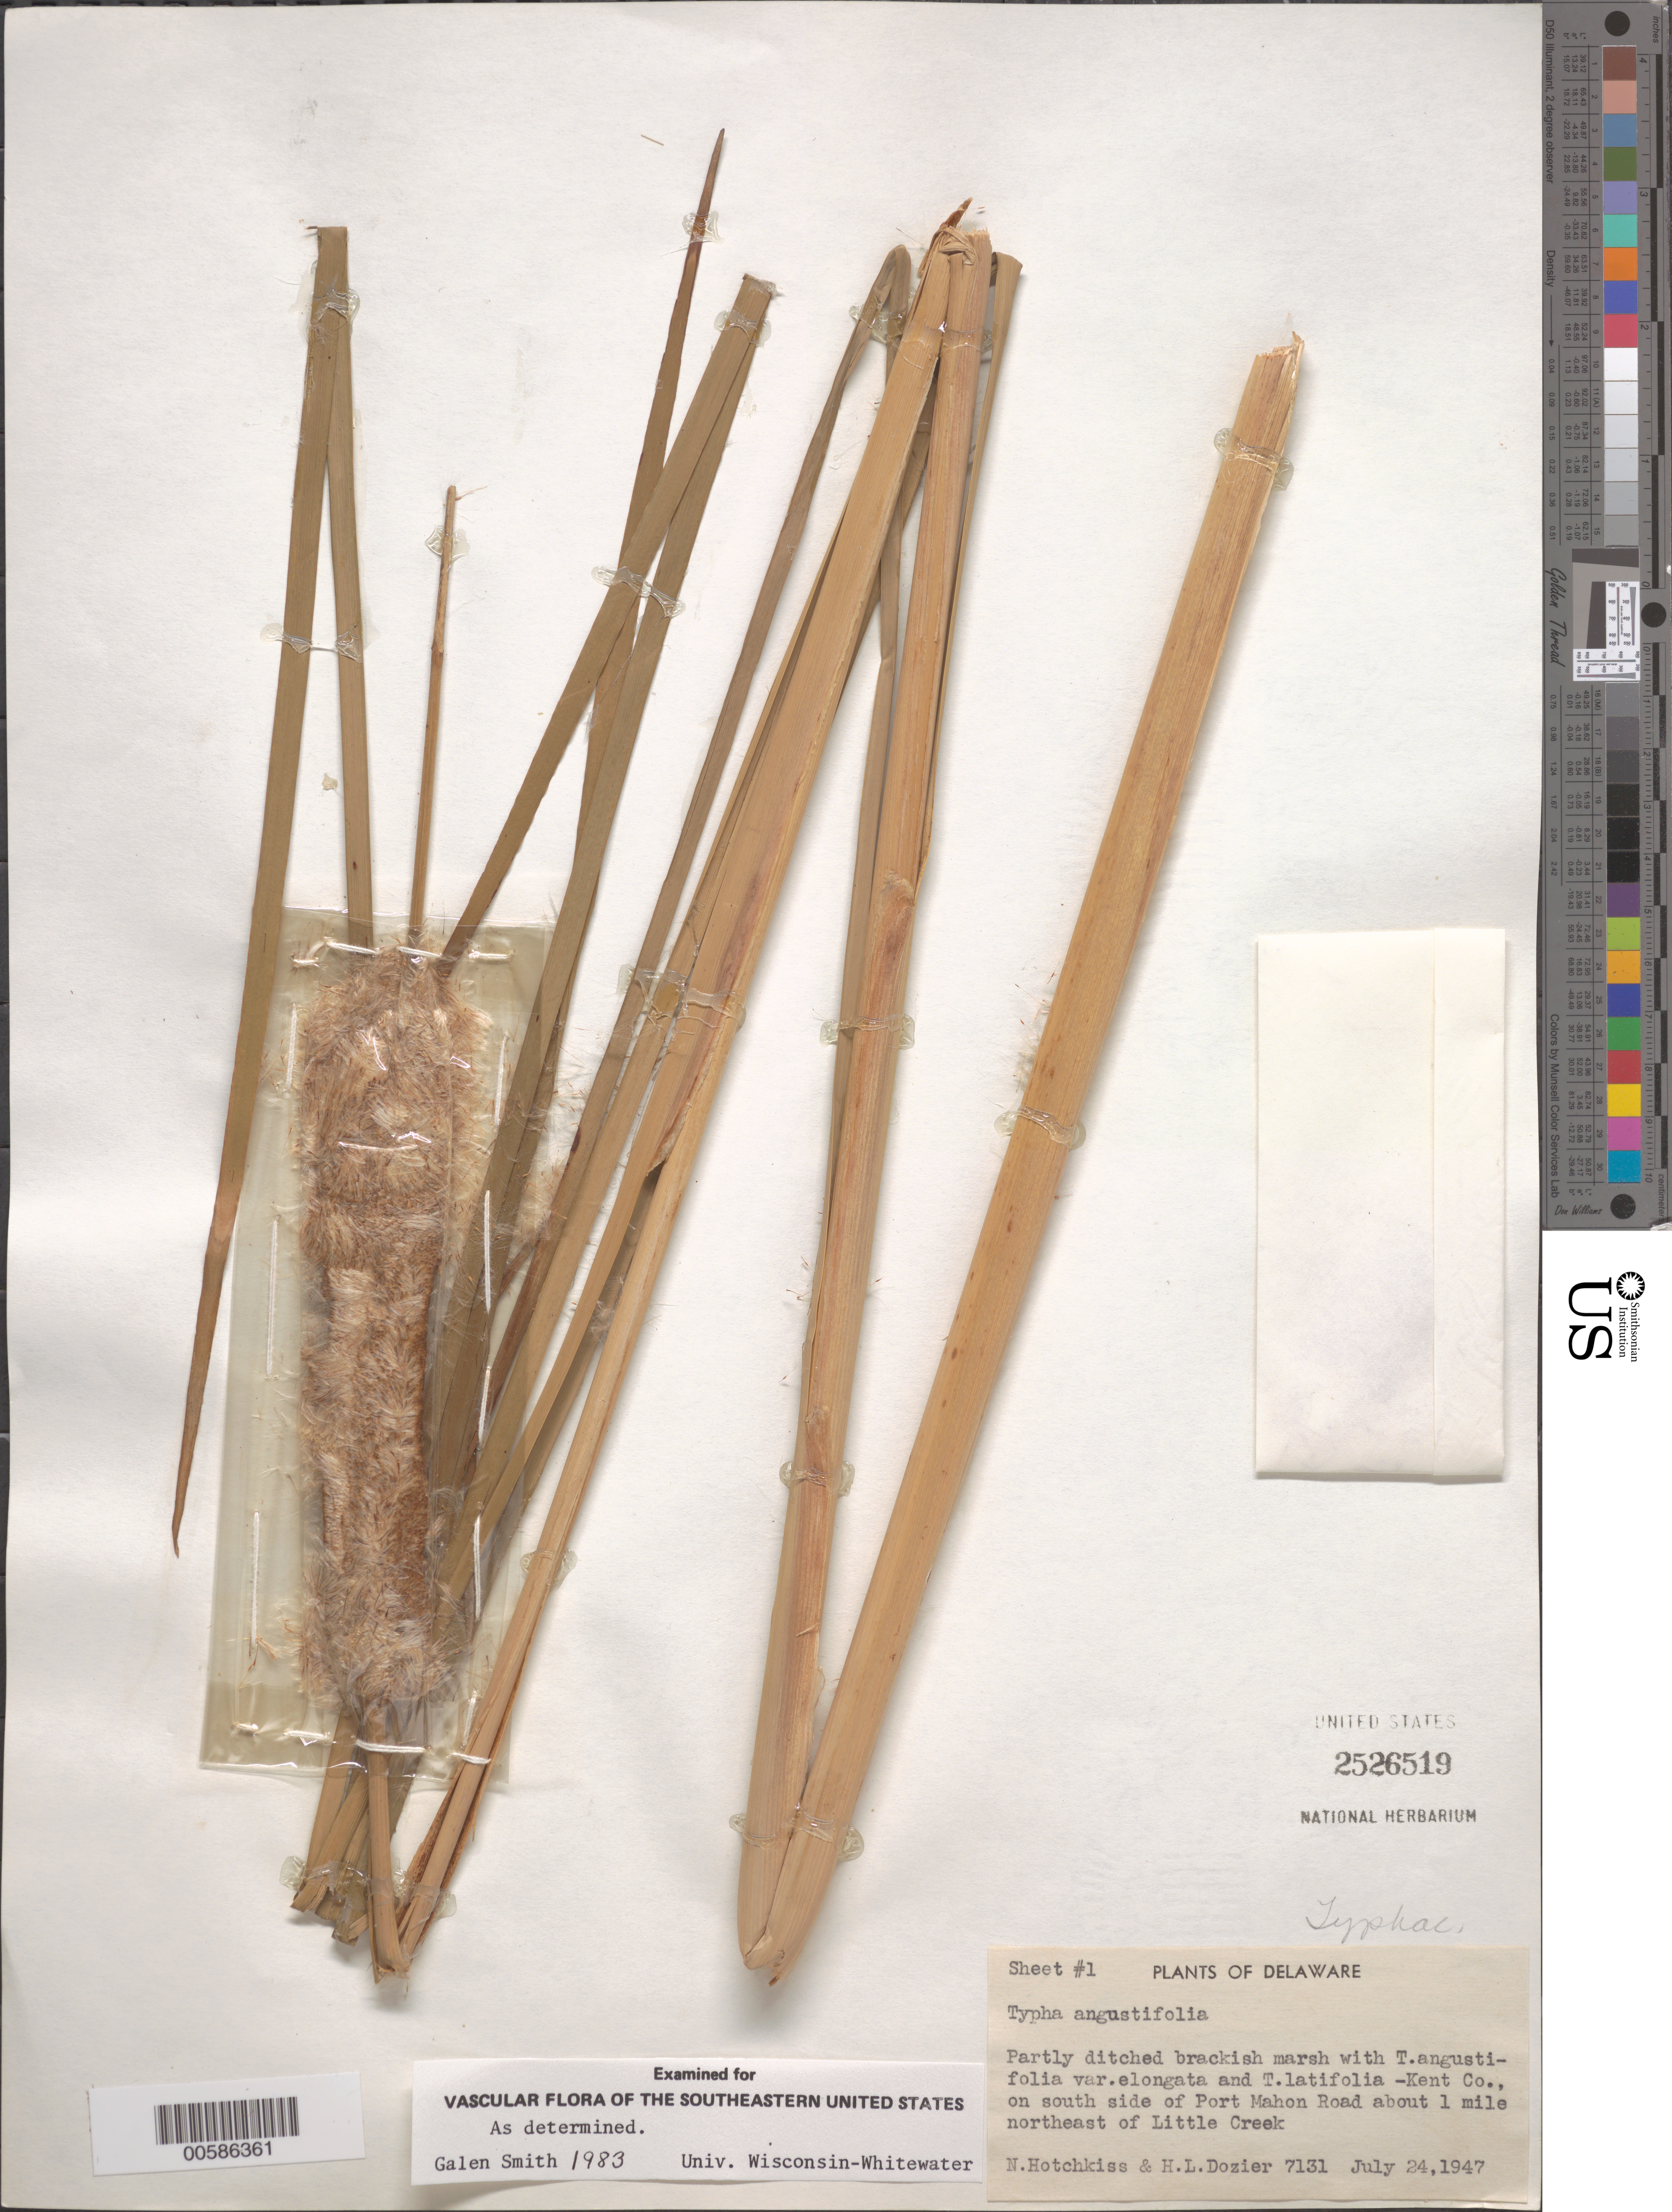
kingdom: Plantae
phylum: Tracheophyta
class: Liliopsida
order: Poales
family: Typhaceae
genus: Typha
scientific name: Typha angustifolia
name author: L.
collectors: N. Hotchkiss & H. Dozier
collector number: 7131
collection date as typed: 24 Jul 1947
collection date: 1947-07-24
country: United States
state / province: Delaware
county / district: Kent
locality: S of Port Mahon Road, NE of Little Creek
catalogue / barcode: US 2526519